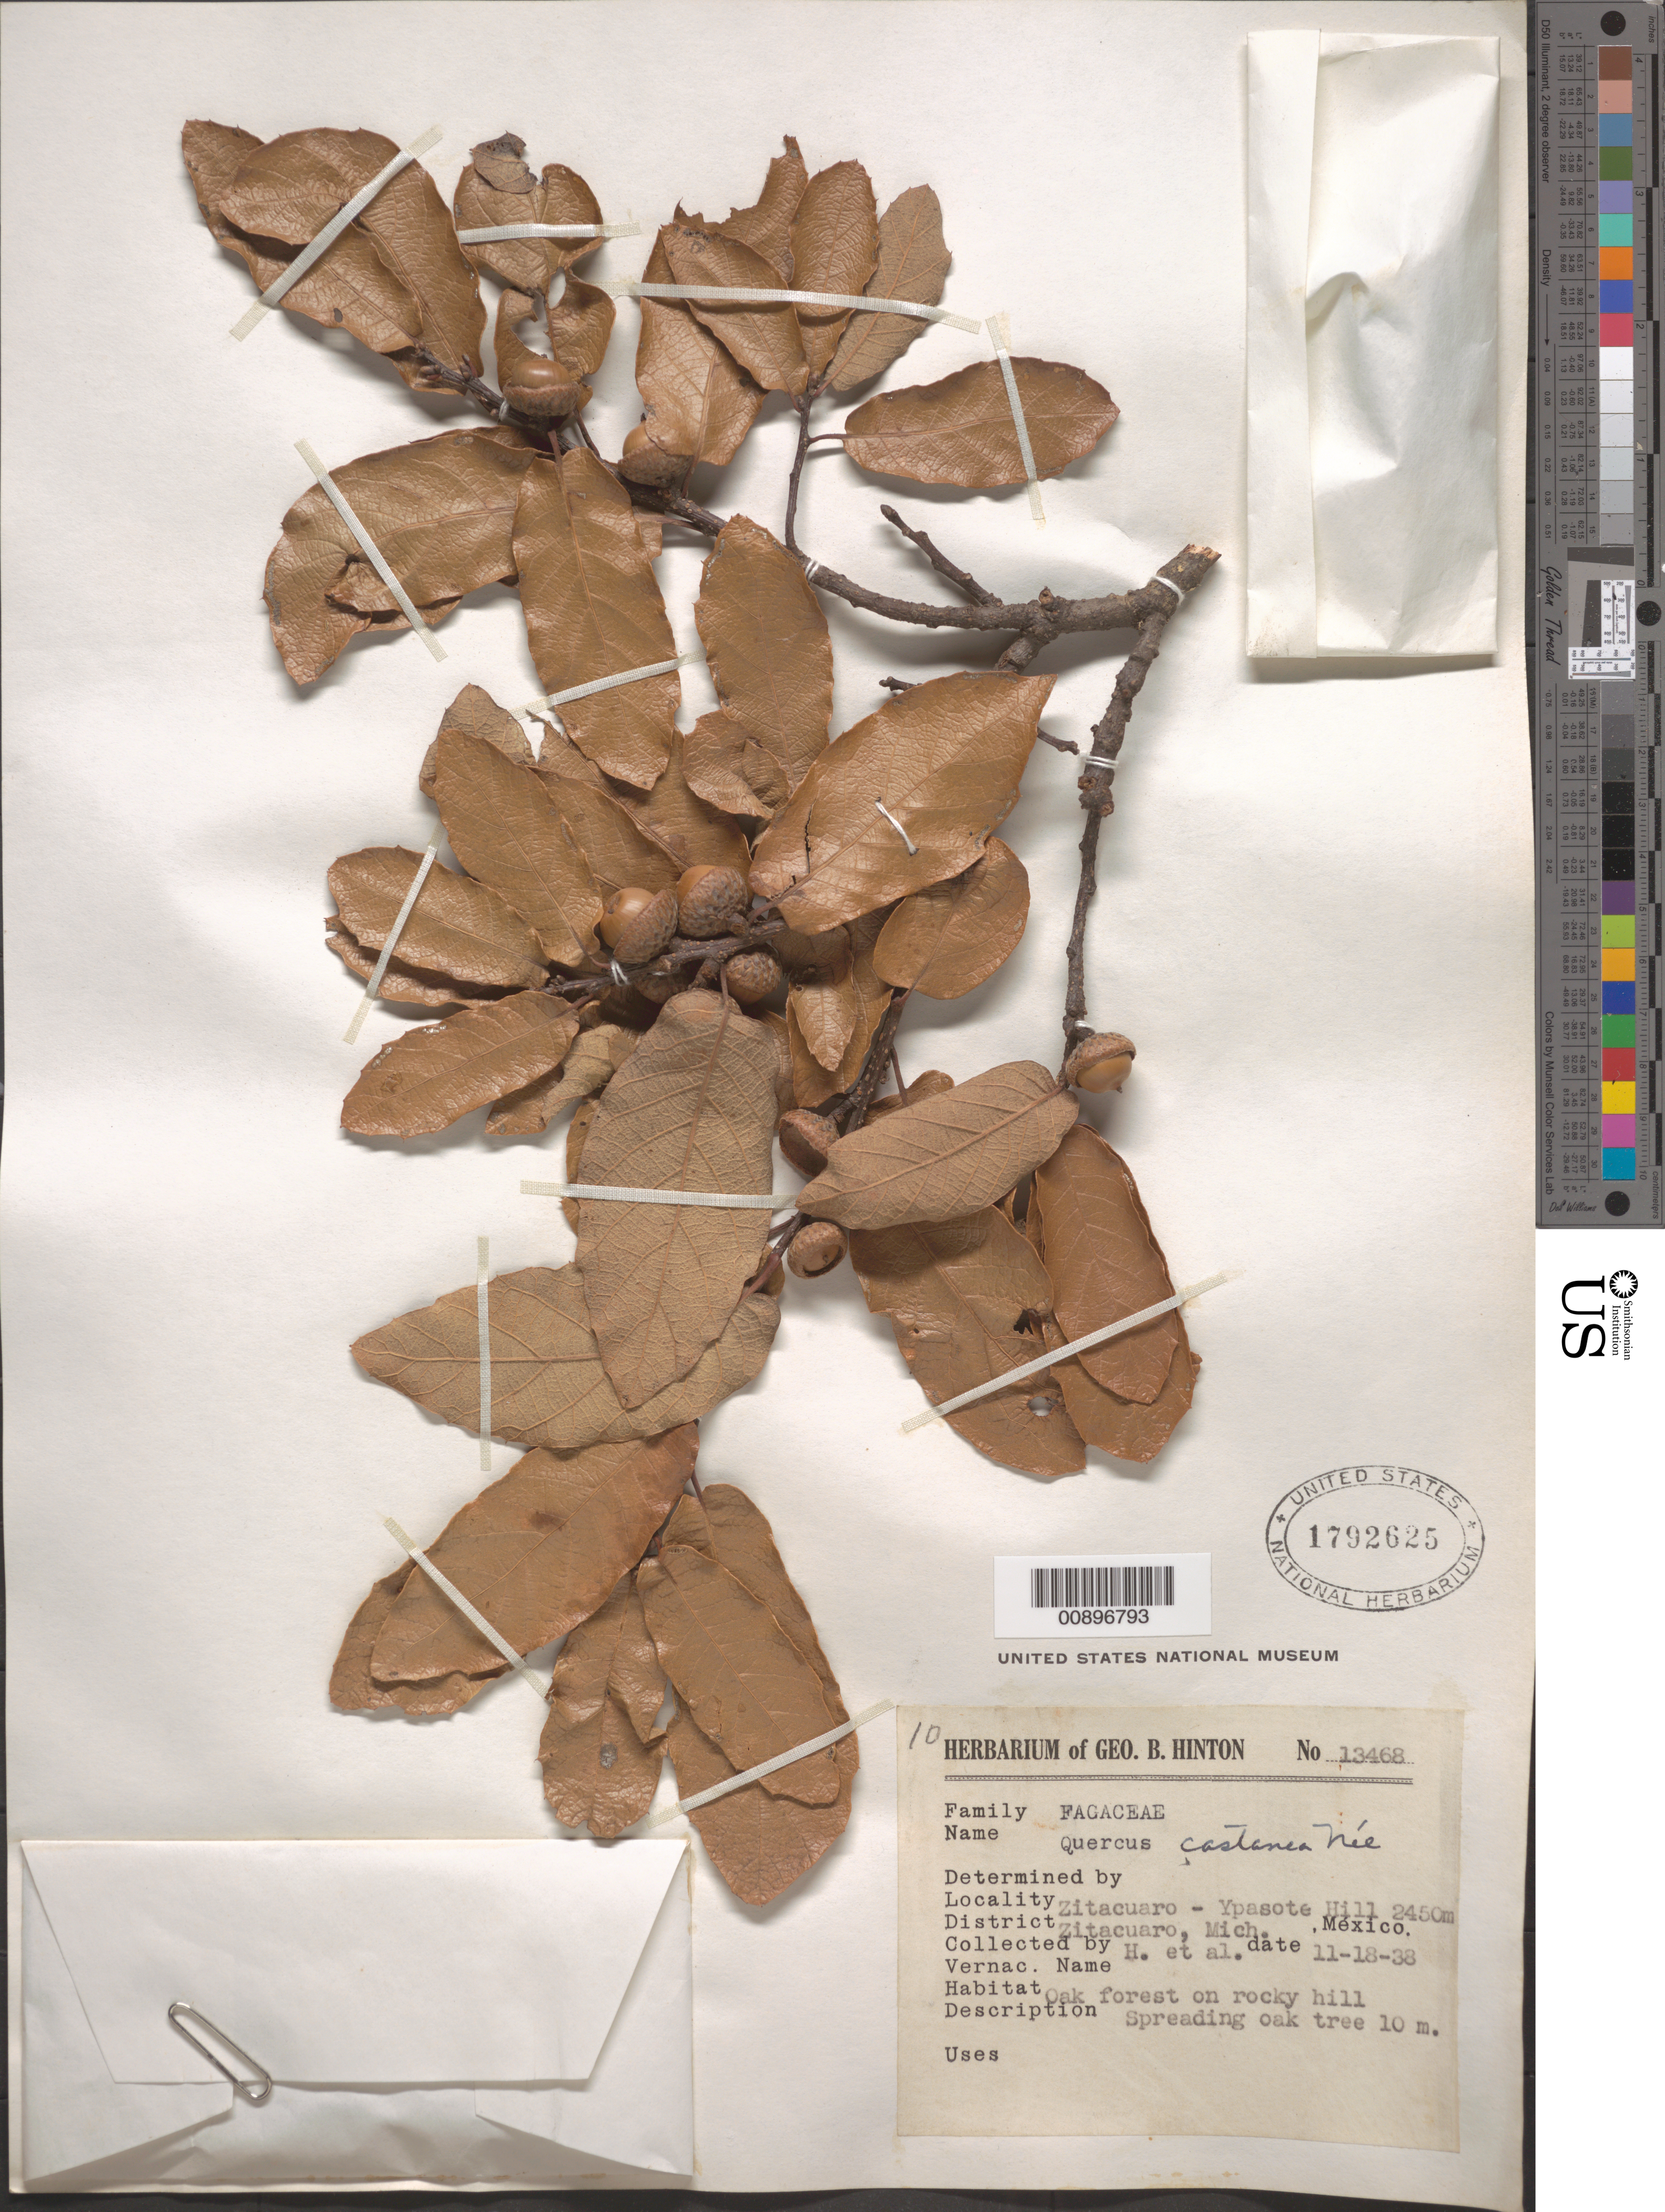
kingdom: Plantae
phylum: Tracheophyta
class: Magnoliopsida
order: Fagales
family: Fagaceae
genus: Quercus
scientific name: Quercus castanea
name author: Née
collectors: G. B. Hinton & et al.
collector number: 13468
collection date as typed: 18 Nov 1938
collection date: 1938-11-18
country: Mexico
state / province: Michoacán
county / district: Zitácuaro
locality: Zitácuaro - Ypasote Hill, District Zitácuaro, Michoacán.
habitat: Oak forest on rocky hill.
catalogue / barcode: US 1792625